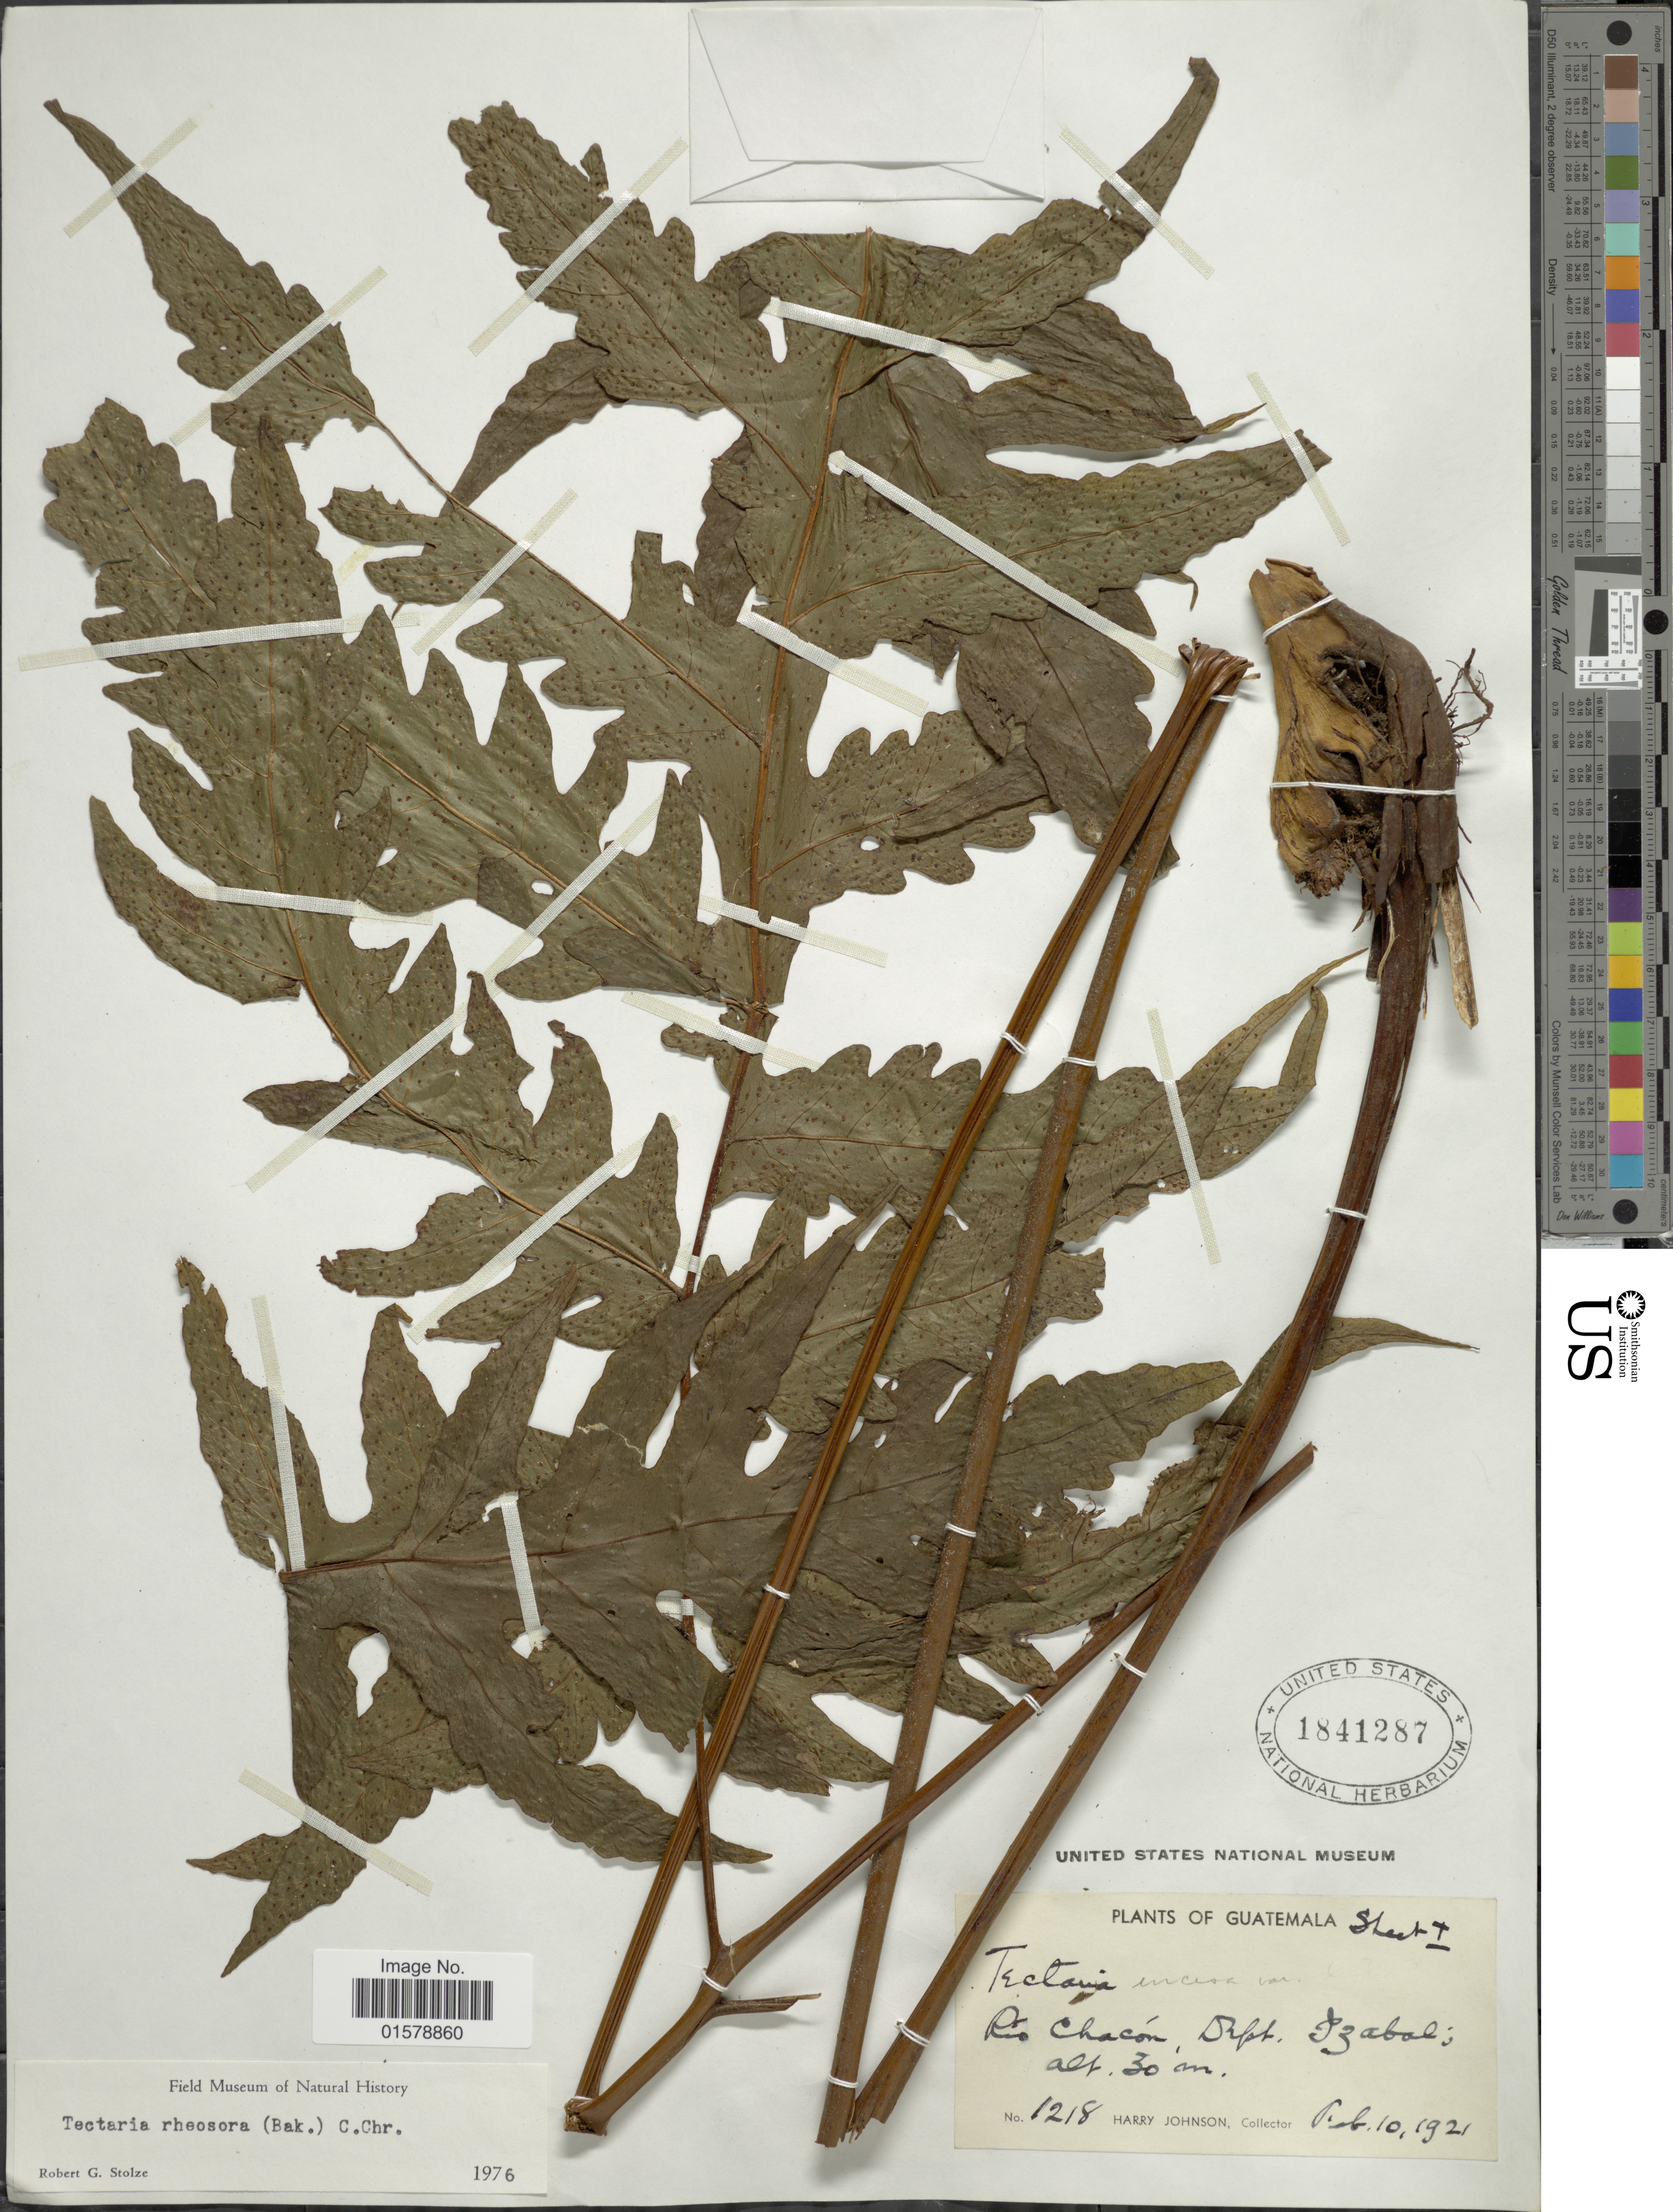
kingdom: Plantae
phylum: Tracheophyta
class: Polypodiopsida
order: Polypodiales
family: Tectariaceae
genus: Tectaria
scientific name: Tectaria rivalis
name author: (Mett. ex Kuhn) C. Chr.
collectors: H. Johnson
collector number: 1218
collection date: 1921-02-10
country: Guatemala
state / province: Izabal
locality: Rio Chacón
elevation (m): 30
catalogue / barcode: US 1841287